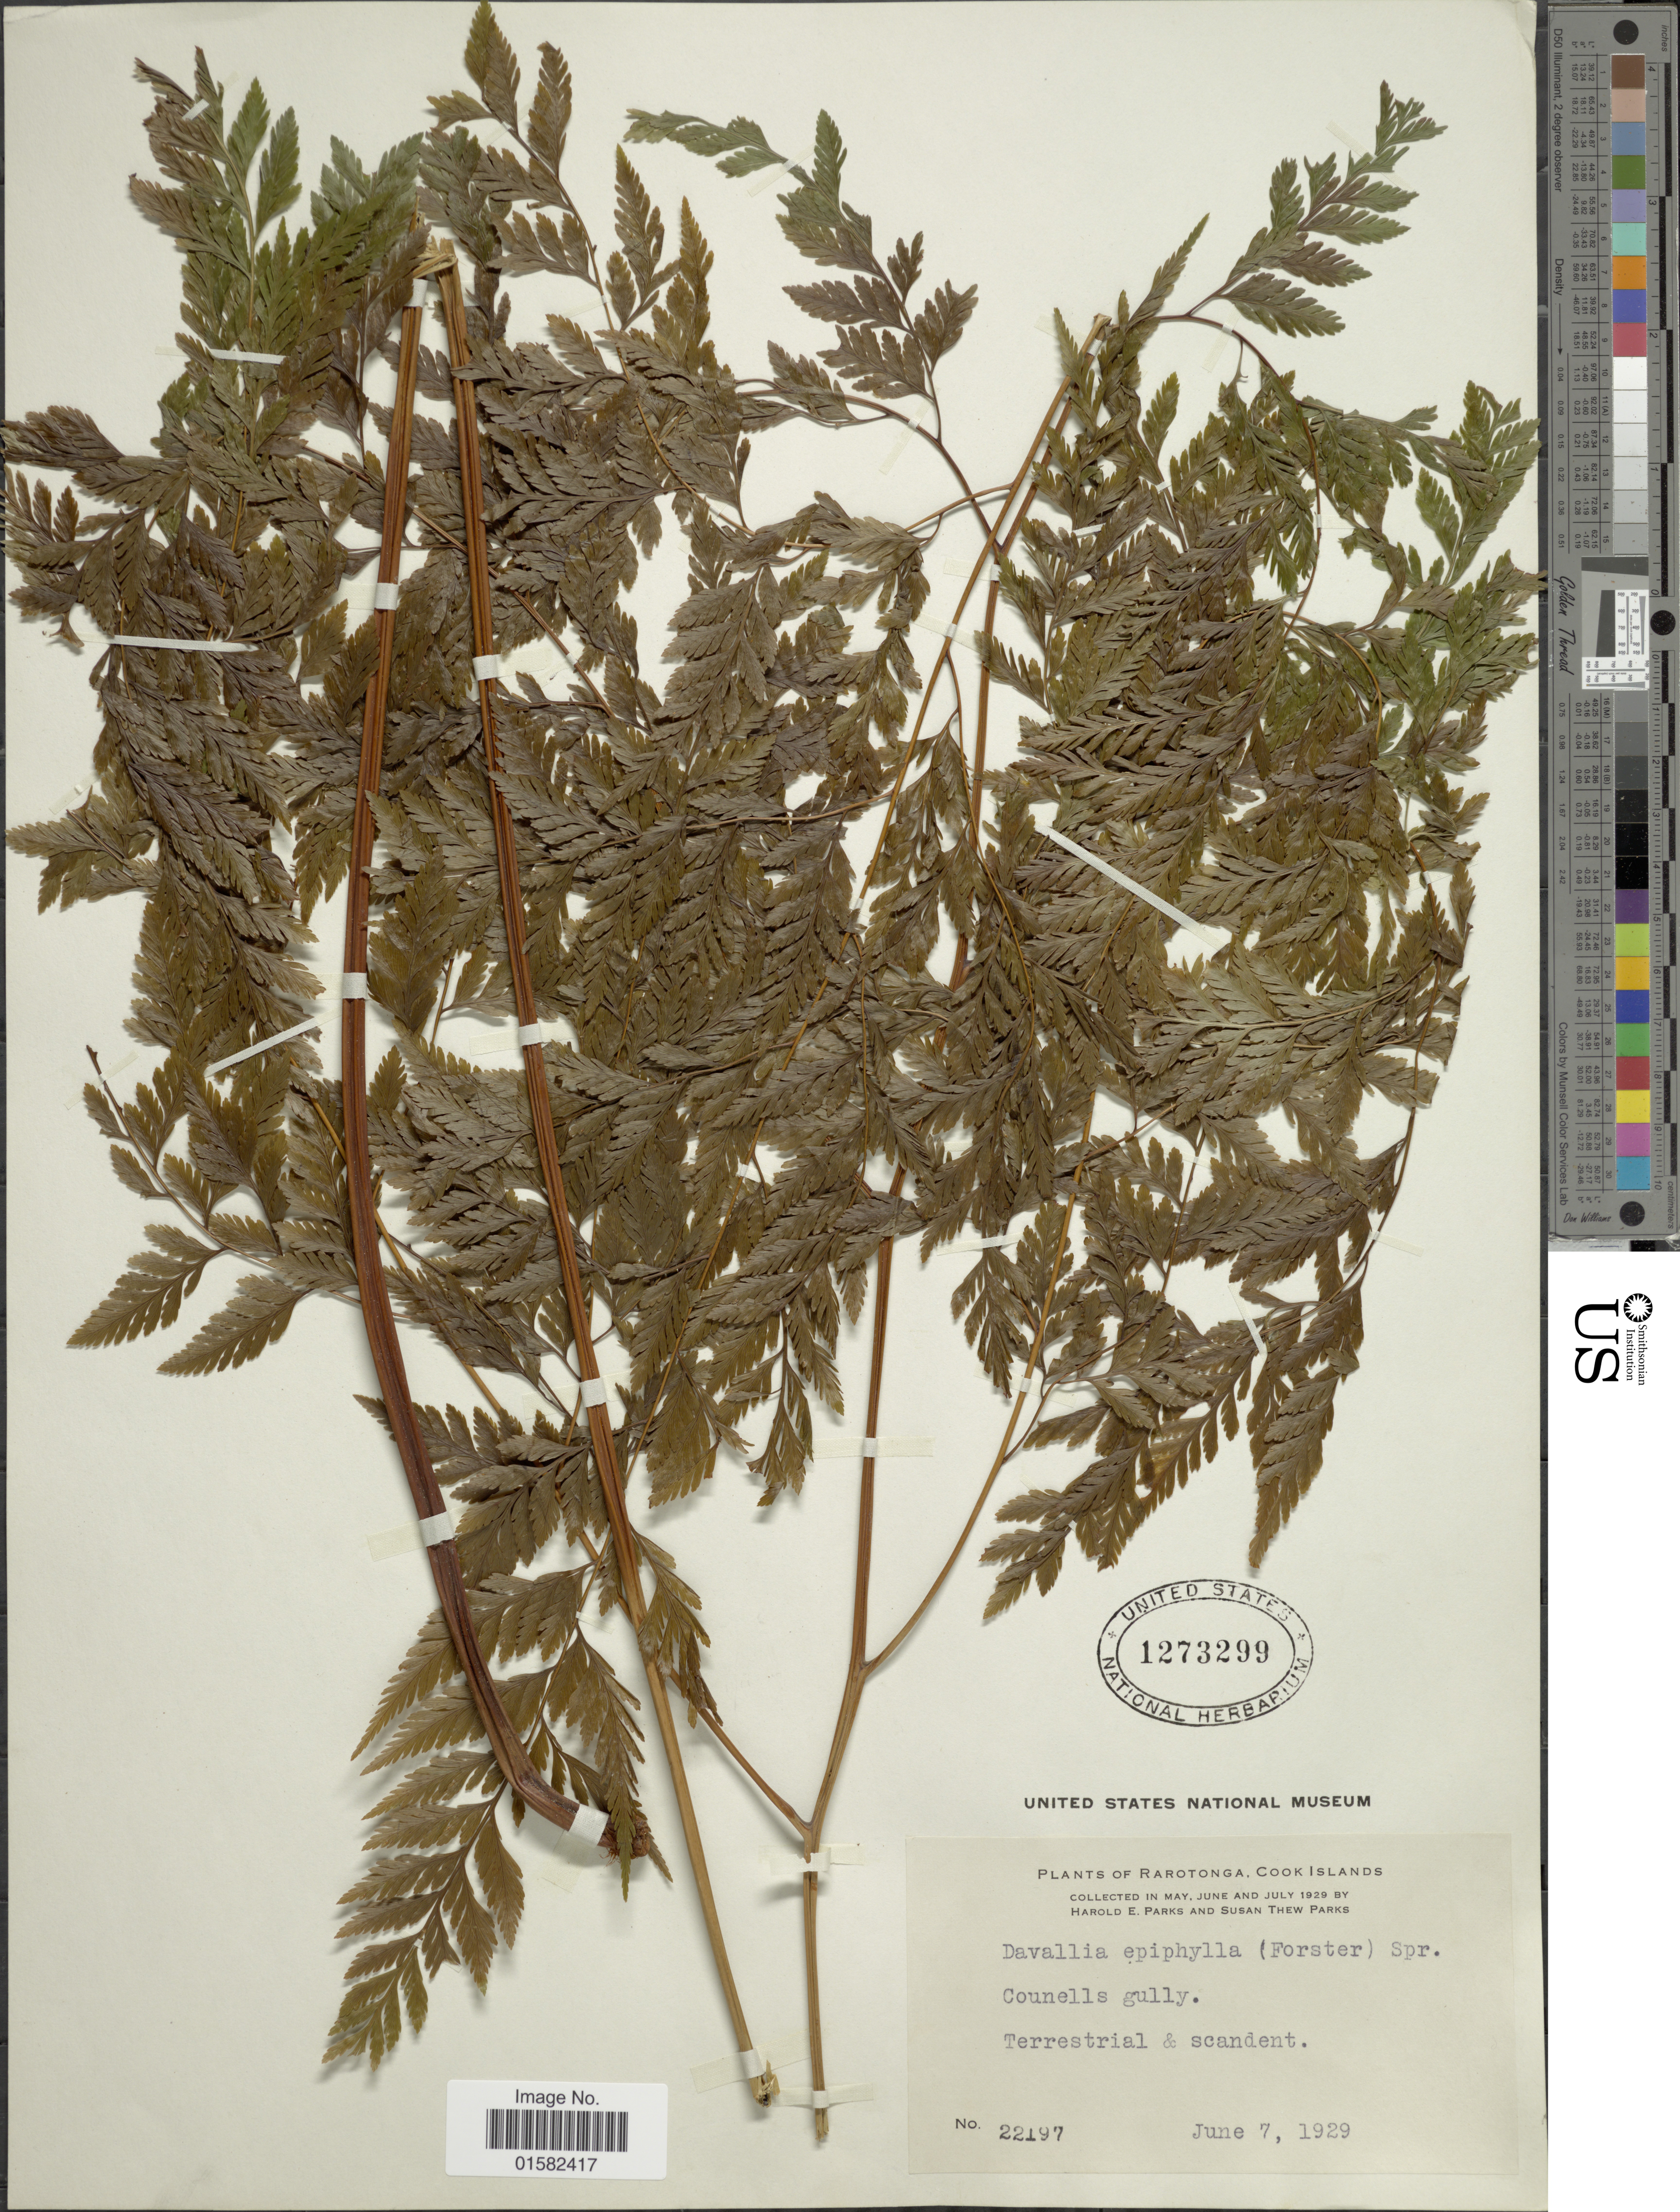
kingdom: Plantae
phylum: Tracheophyta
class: Polypodiopsida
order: Polypodiales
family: Davalliaceae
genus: Wibelia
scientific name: Wibelia denticulata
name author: (Burm. f.) M. Kato & Tsutsumi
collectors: H. E. Parks & S. Parks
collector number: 22197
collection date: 1929-06-07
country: Cook Islands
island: Rarotonga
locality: Rarotonga, Connells gully.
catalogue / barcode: US 1273299